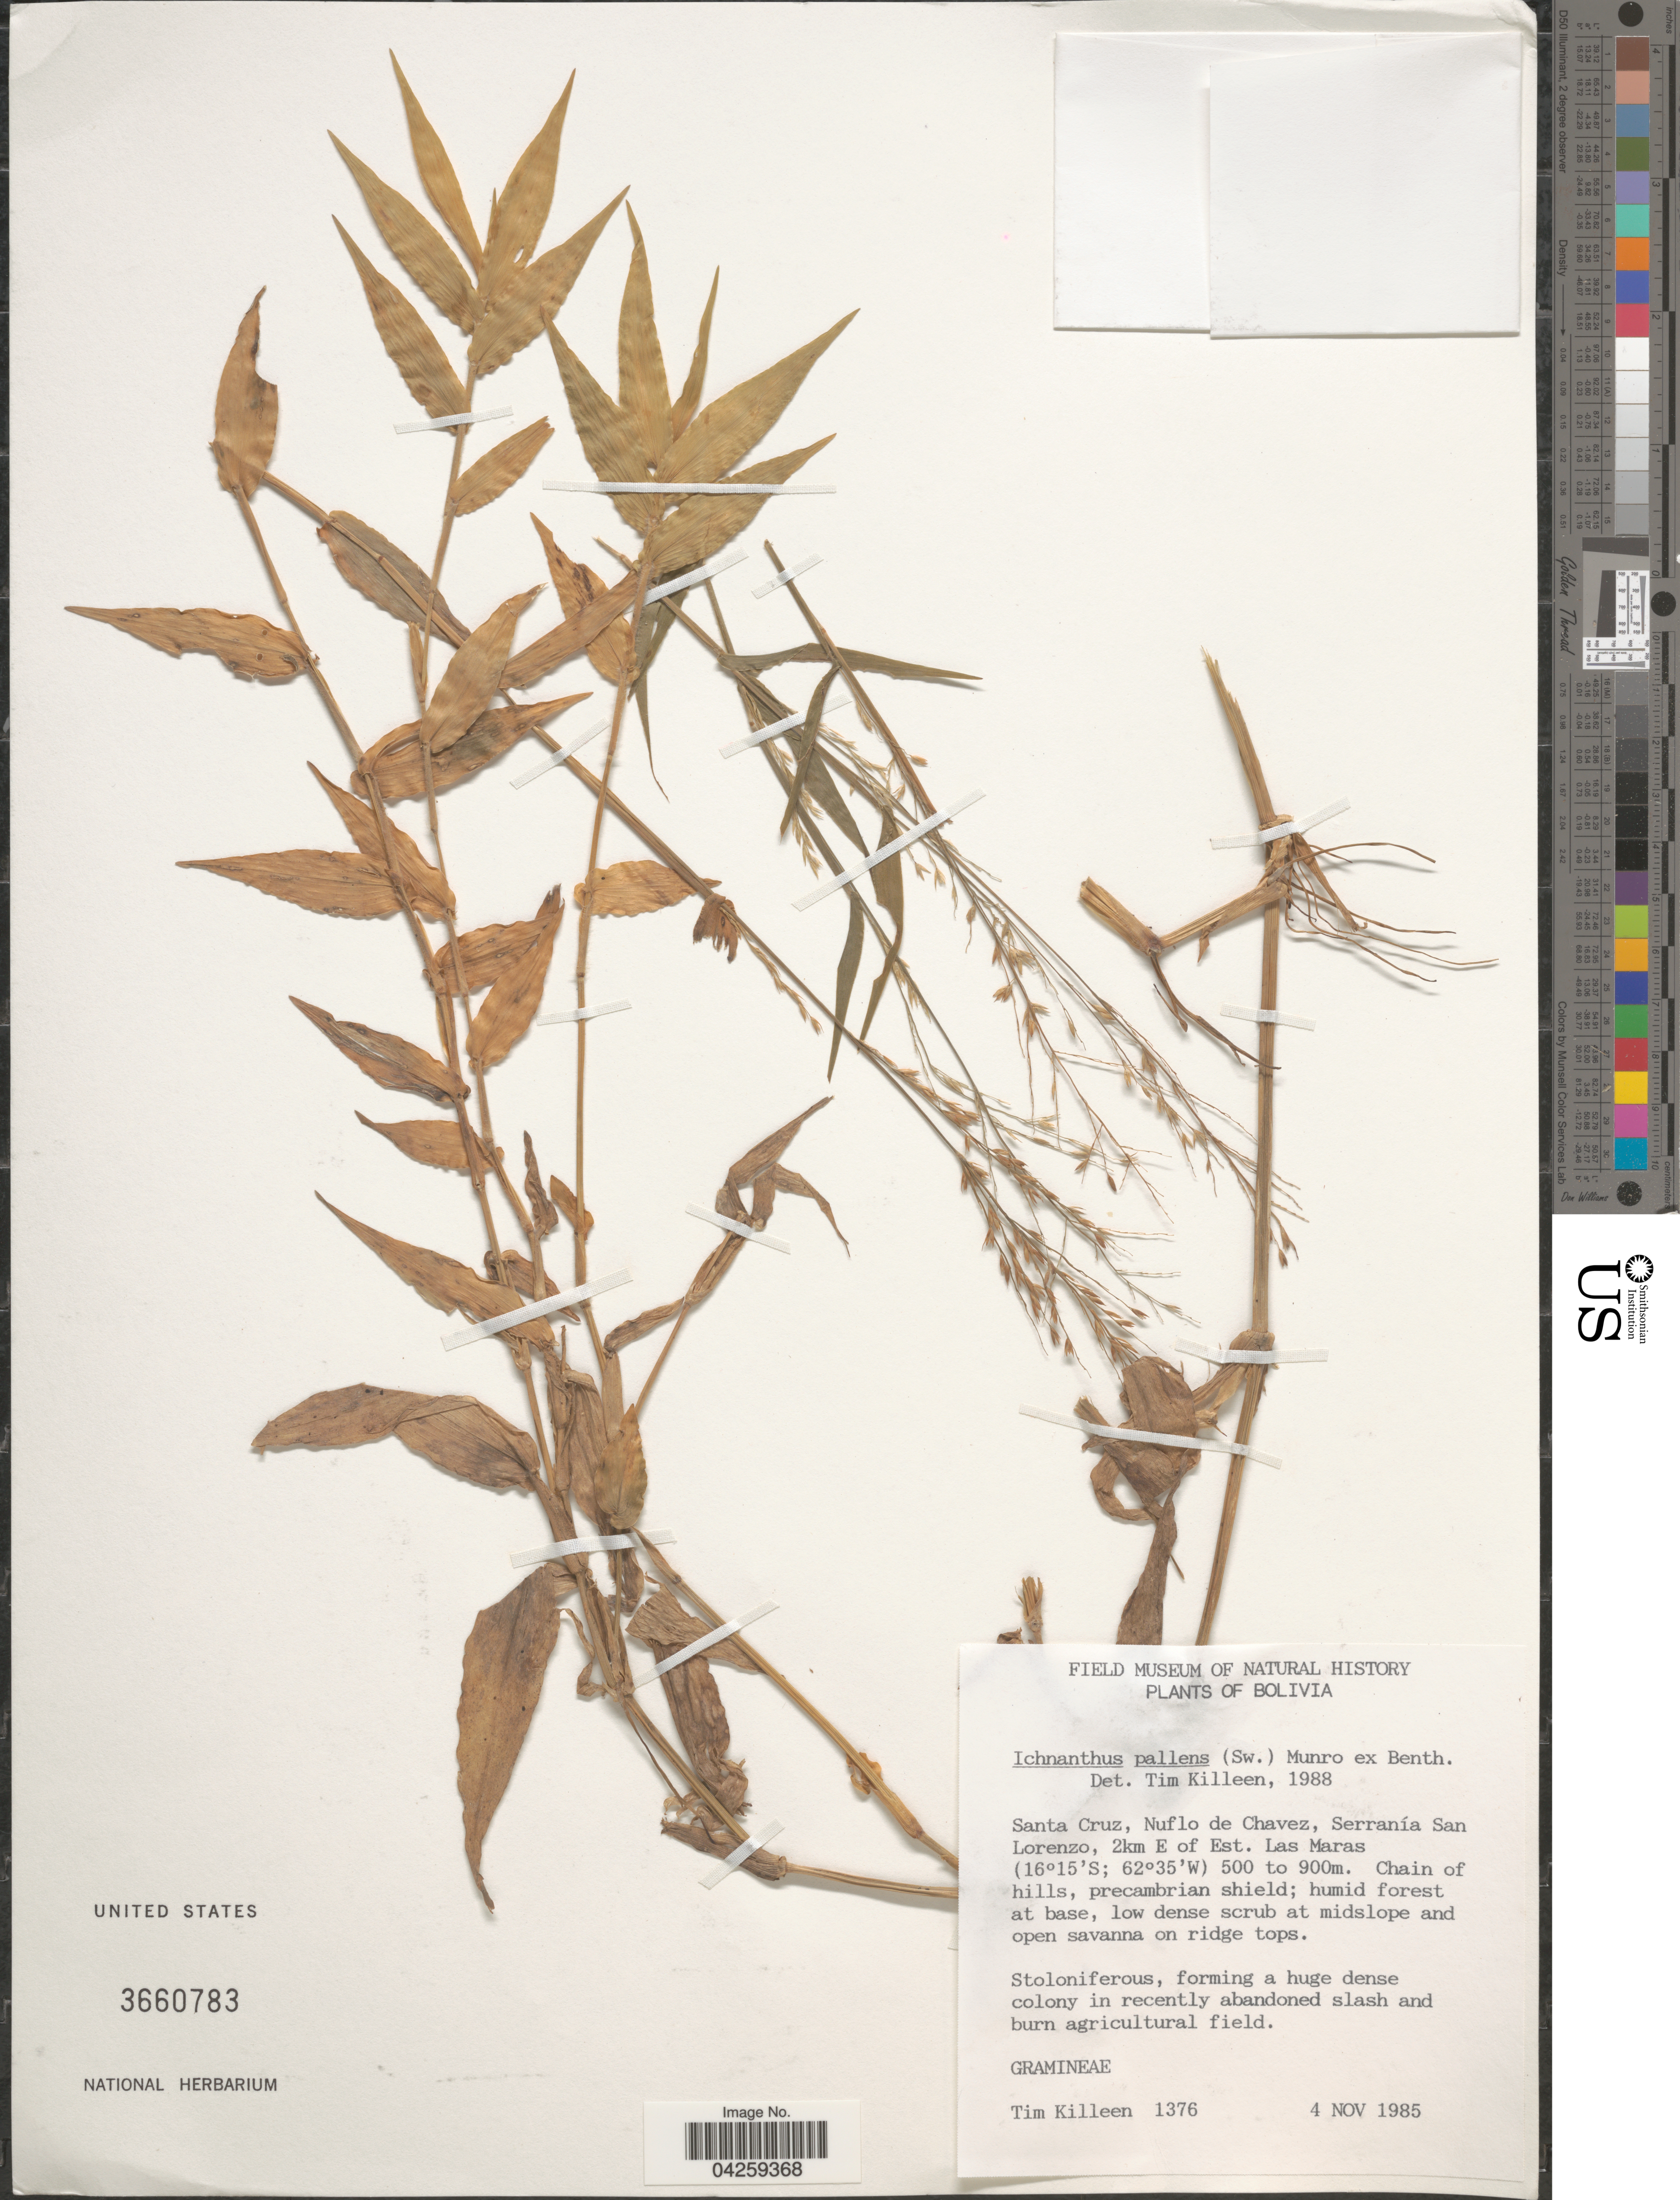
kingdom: Plantae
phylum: Tracheophyta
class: Liliopsida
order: Poales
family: Poaceae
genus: Ichnanthus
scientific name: Ichnanthus pallens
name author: (Sw.) Munro ex Benth.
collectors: T. J. Killeen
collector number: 1376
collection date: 1985-11-04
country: Bolivia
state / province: Santa Cruz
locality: Nuflo de Chavez, Serranía San Lorenzo, 2km E of Est. Las Maras. Chain of hills, precambrian shield; humid forest at base, low dense scrub at midslope and open savanna on ridge tops.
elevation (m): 500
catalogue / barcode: US 3660783